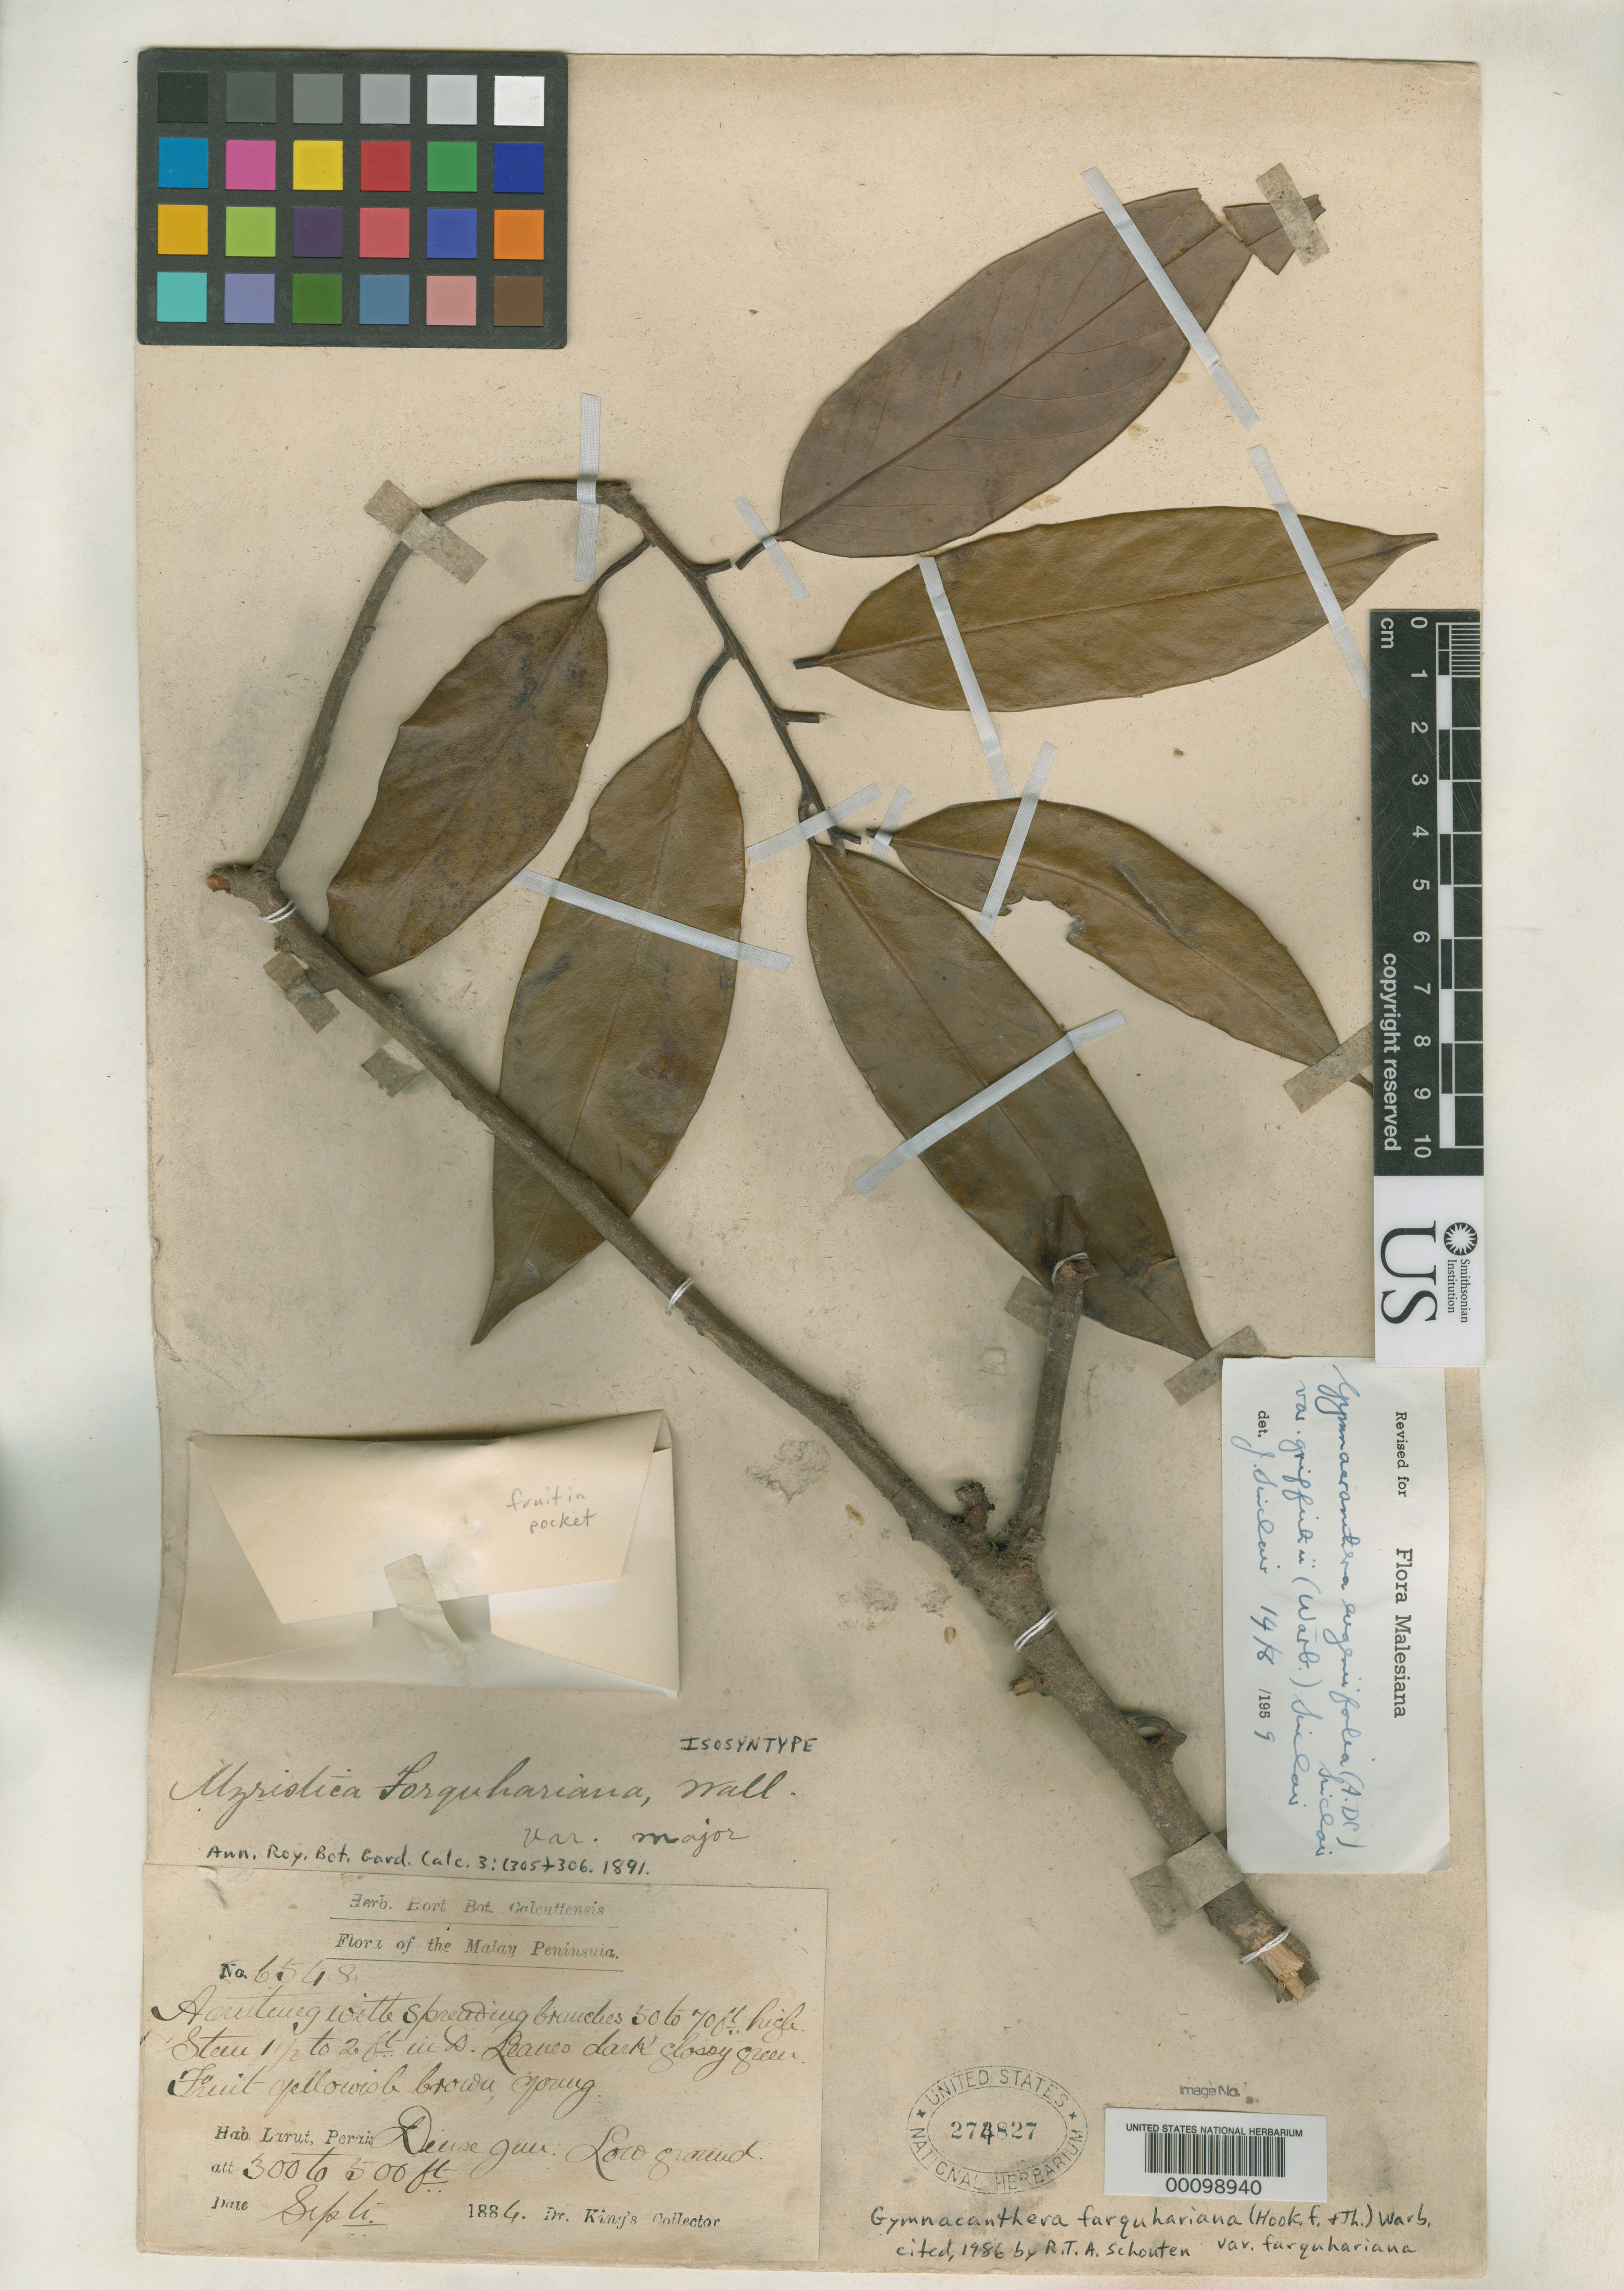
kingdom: Plantae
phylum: Tracheophyta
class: Magnoliopsida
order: Magnoliales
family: Myristicaceae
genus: Myristica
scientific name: Myristica farquhariana var. major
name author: King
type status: Isosyntype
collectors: H. Kunstler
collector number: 6548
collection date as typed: Sep 1886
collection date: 1886-09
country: Malaysia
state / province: Perak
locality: West Malaysia, Larut; alt. 300 to 500 F. [Malay Peninsula]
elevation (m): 91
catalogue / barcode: US 274827